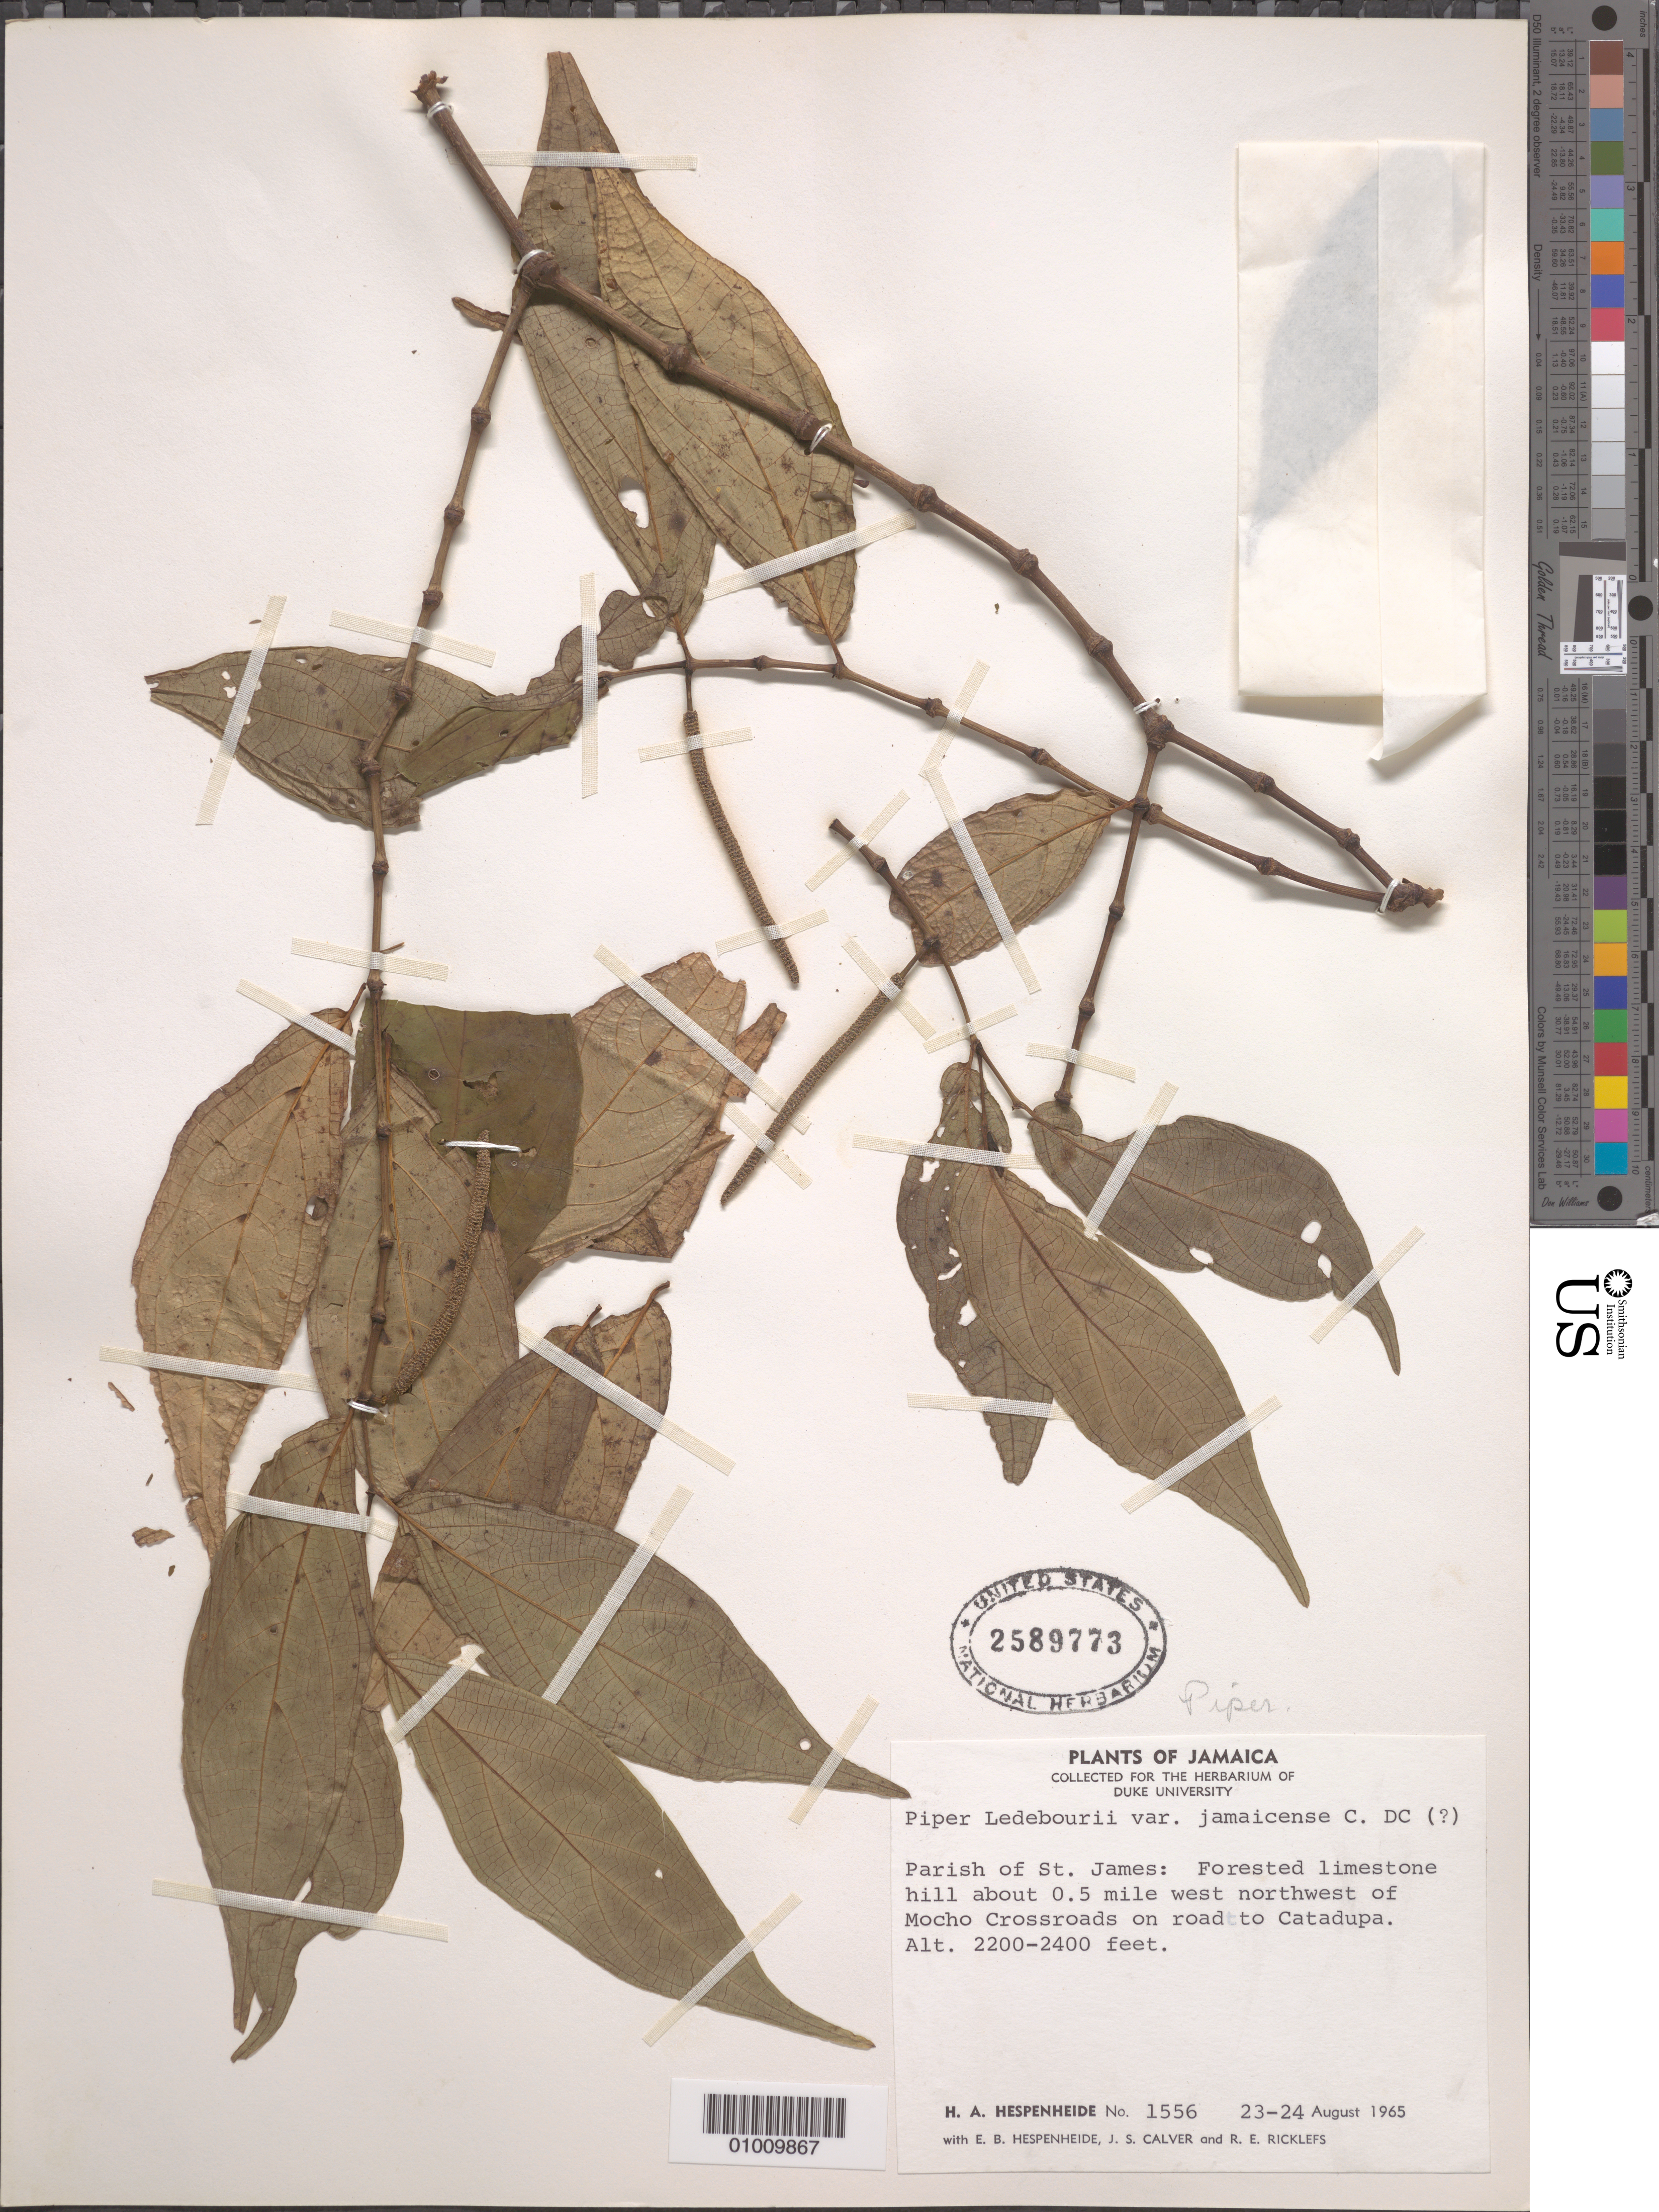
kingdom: Plantae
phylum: Tracheophyta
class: Magnoliopsida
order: Piperales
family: Piperaceae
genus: Piper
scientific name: Piper ledebourii var. jamaicense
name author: C. DC. in Urb.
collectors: E. Hespenheide, H. A. Hespenheide, J. Calver & R. Ricklefs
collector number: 1556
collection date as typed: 23 Apr 1965 to 24 Apr 1965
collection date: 1965-04-23/1965-04-24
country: Jamaica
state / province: Saint James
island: Jamaica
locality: Parish St. James: Forested limestone hill 0.5 miles WNW of Mocho Crossroads on road to Catadupa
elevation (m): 671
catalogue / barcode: US 2589773